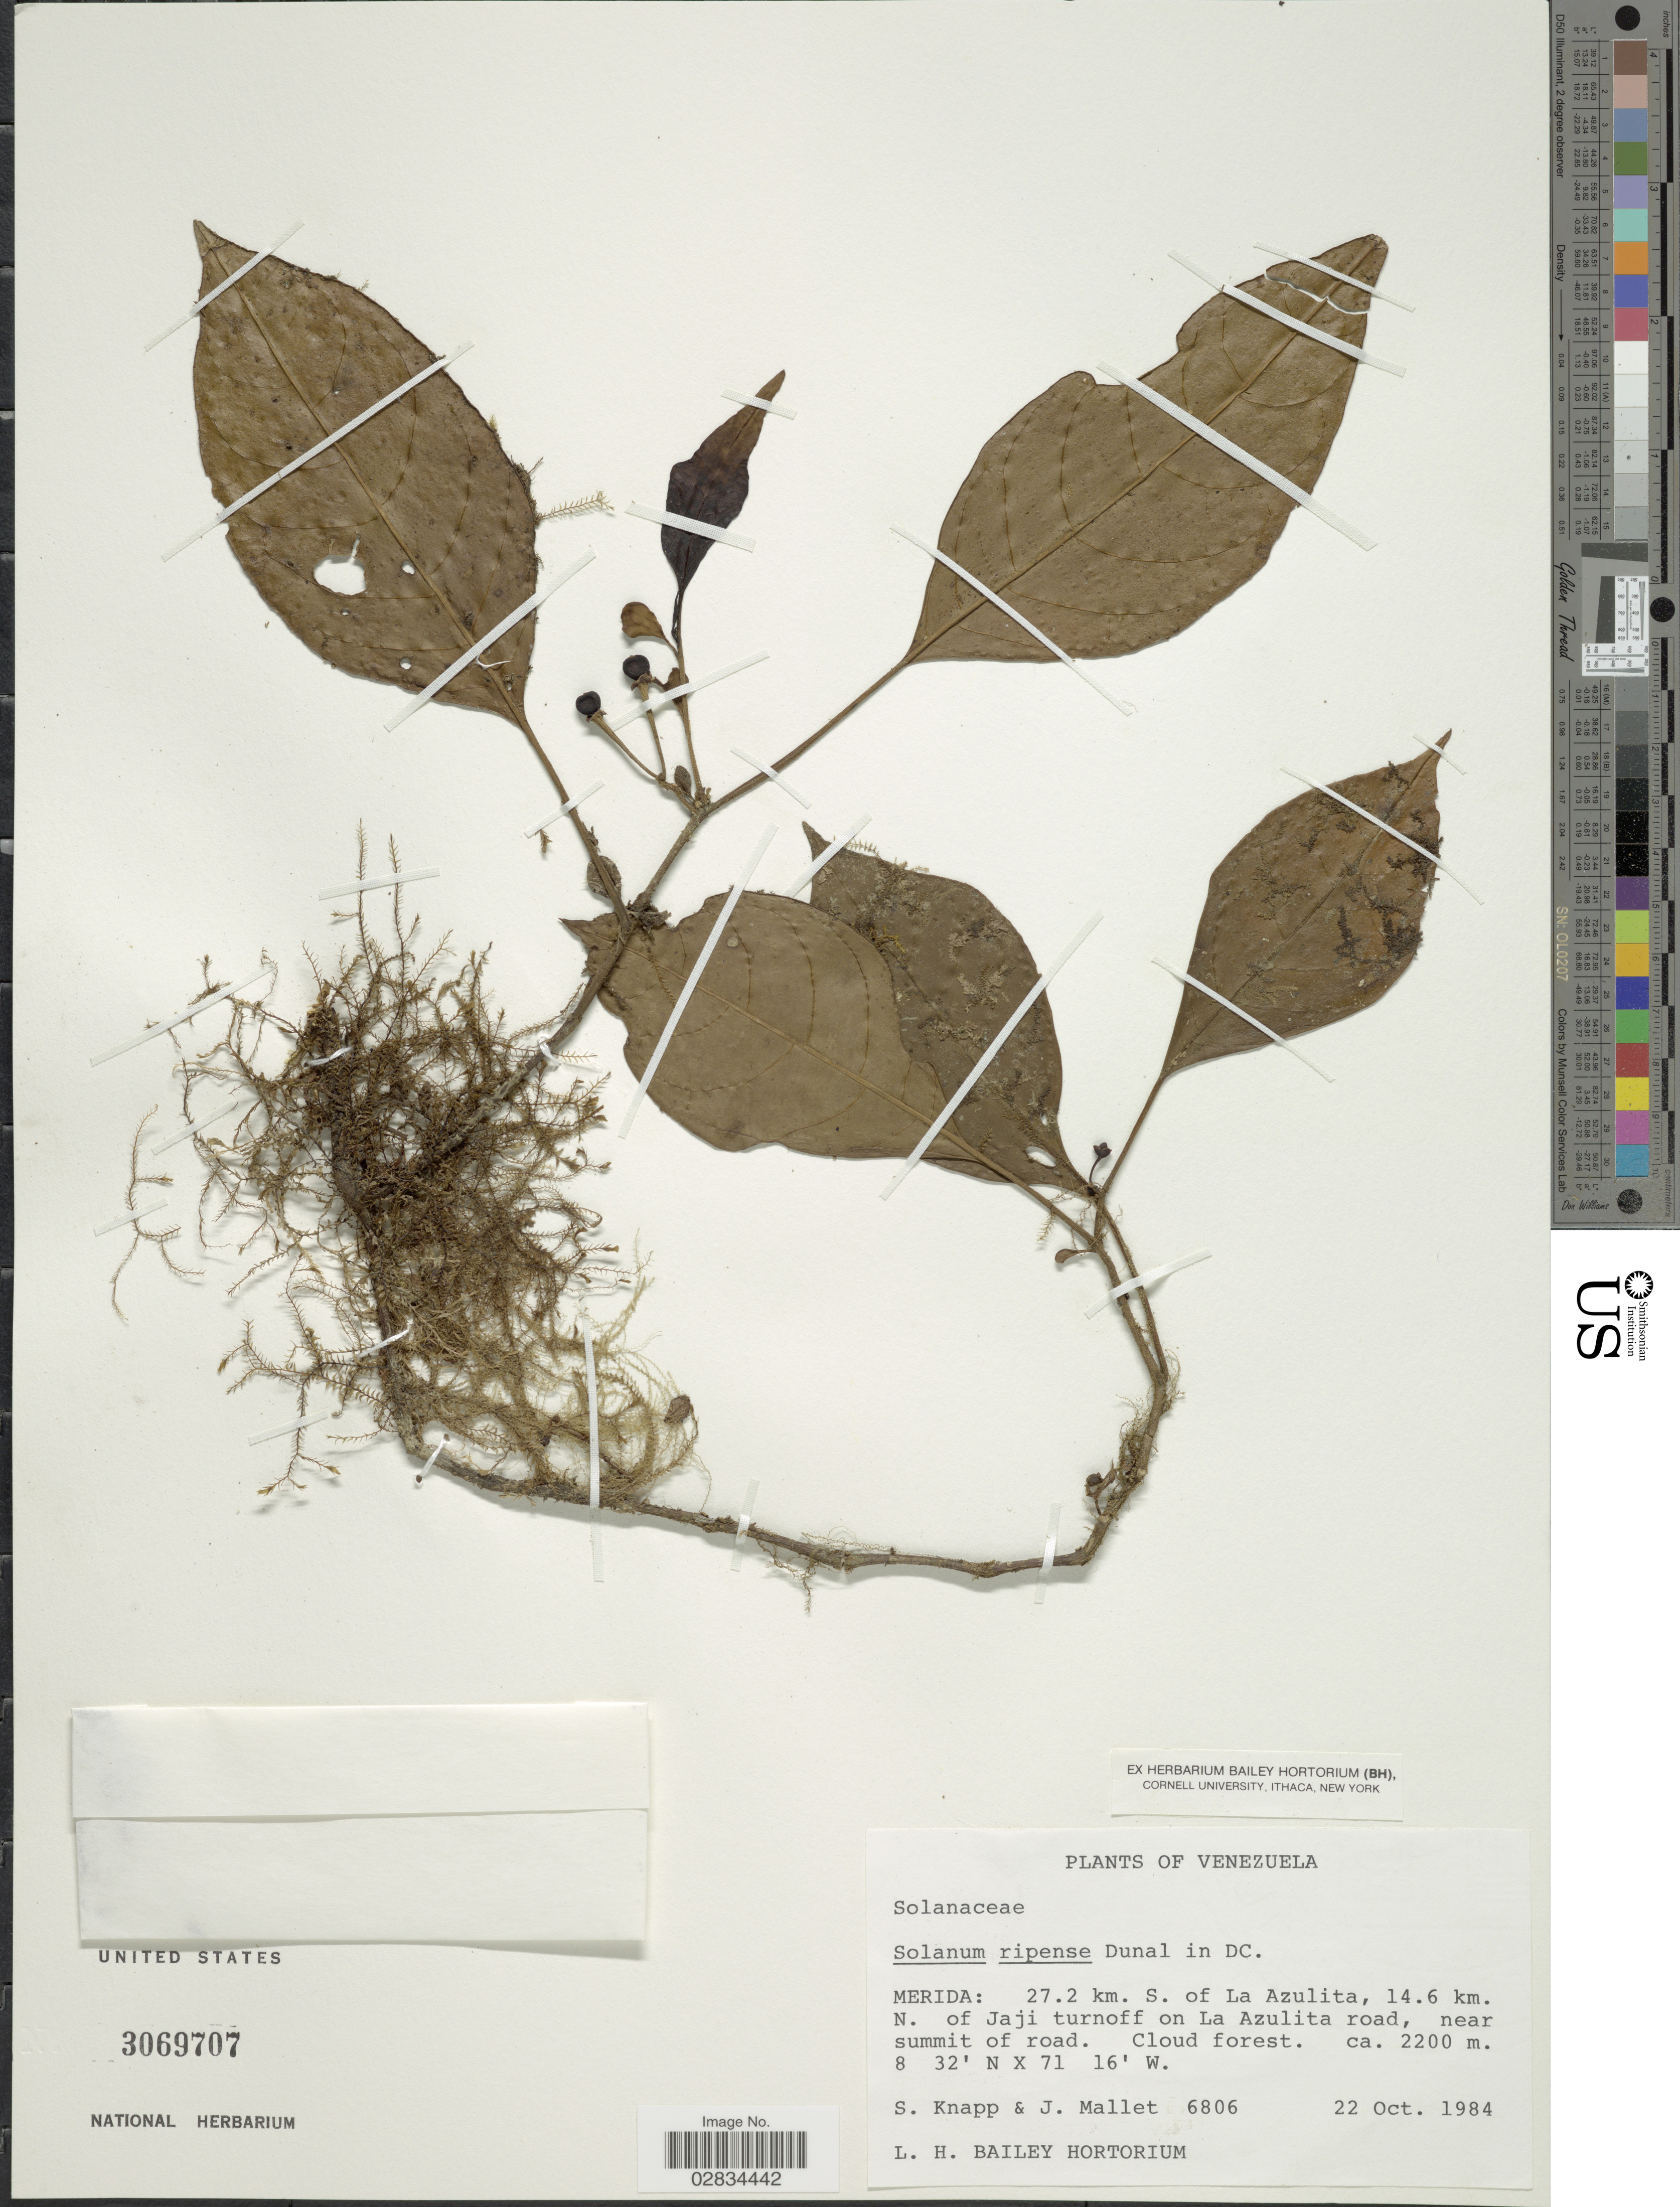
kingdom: Plantae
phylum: Tracheophyta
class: Magnoliopsida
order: Solanales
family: Solanaceae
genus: Solanum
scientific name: Solanum ripense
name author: Dunal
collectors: S. Knapp & J. Mallet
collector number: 6806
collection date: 1984-10-22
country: Venezuela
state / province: Mérida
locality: Merida: 27.2 km. S. of La Azulita, 14.6 km. N. of Jaji turnoff on La Azulita road, near summit of road.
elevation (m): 2200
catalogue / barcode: US 3069707